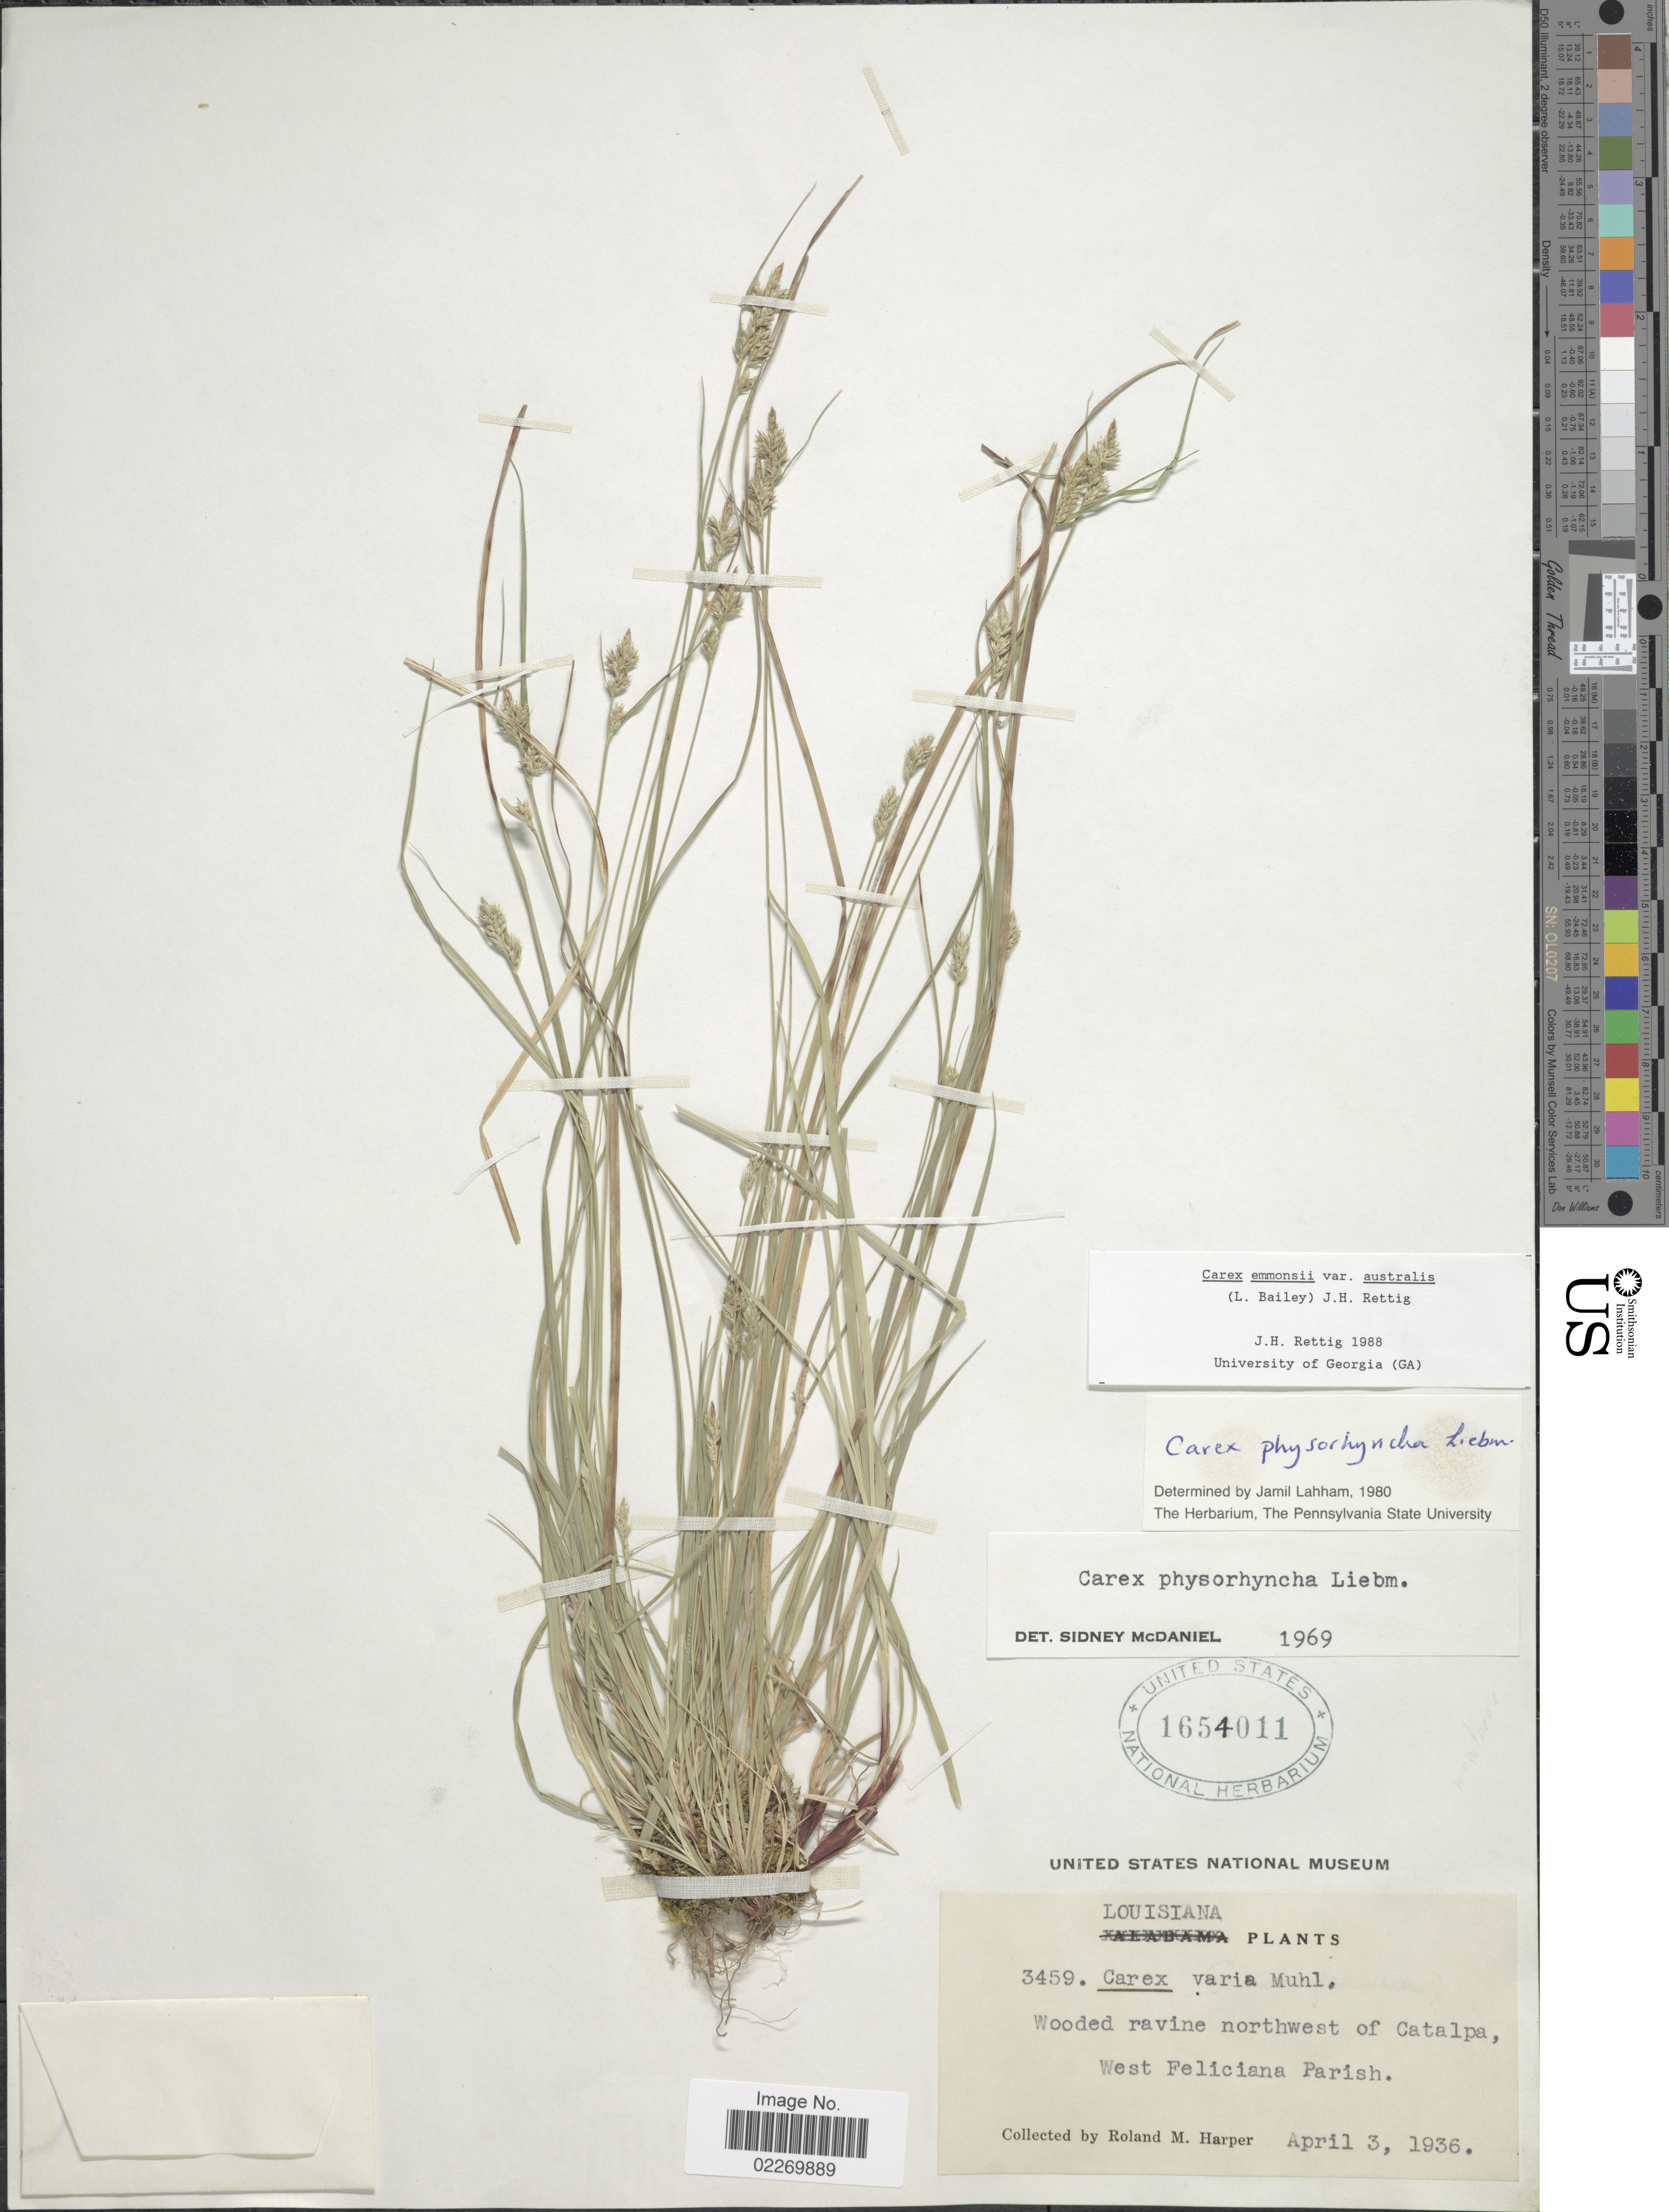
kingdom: Plantae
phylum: Tracheophyta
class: Liliopsida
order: Poales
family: Cyperaceae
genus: Carex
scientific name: Carex physorhyncha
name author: Liebm. ex Steud.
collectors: R. M. Harper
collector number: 3459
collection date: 1936-04-03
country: United States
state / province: Louisiana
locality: Wooded ravine northwest of Catalpa, West Feliciana Parish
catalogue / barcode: US 1654011